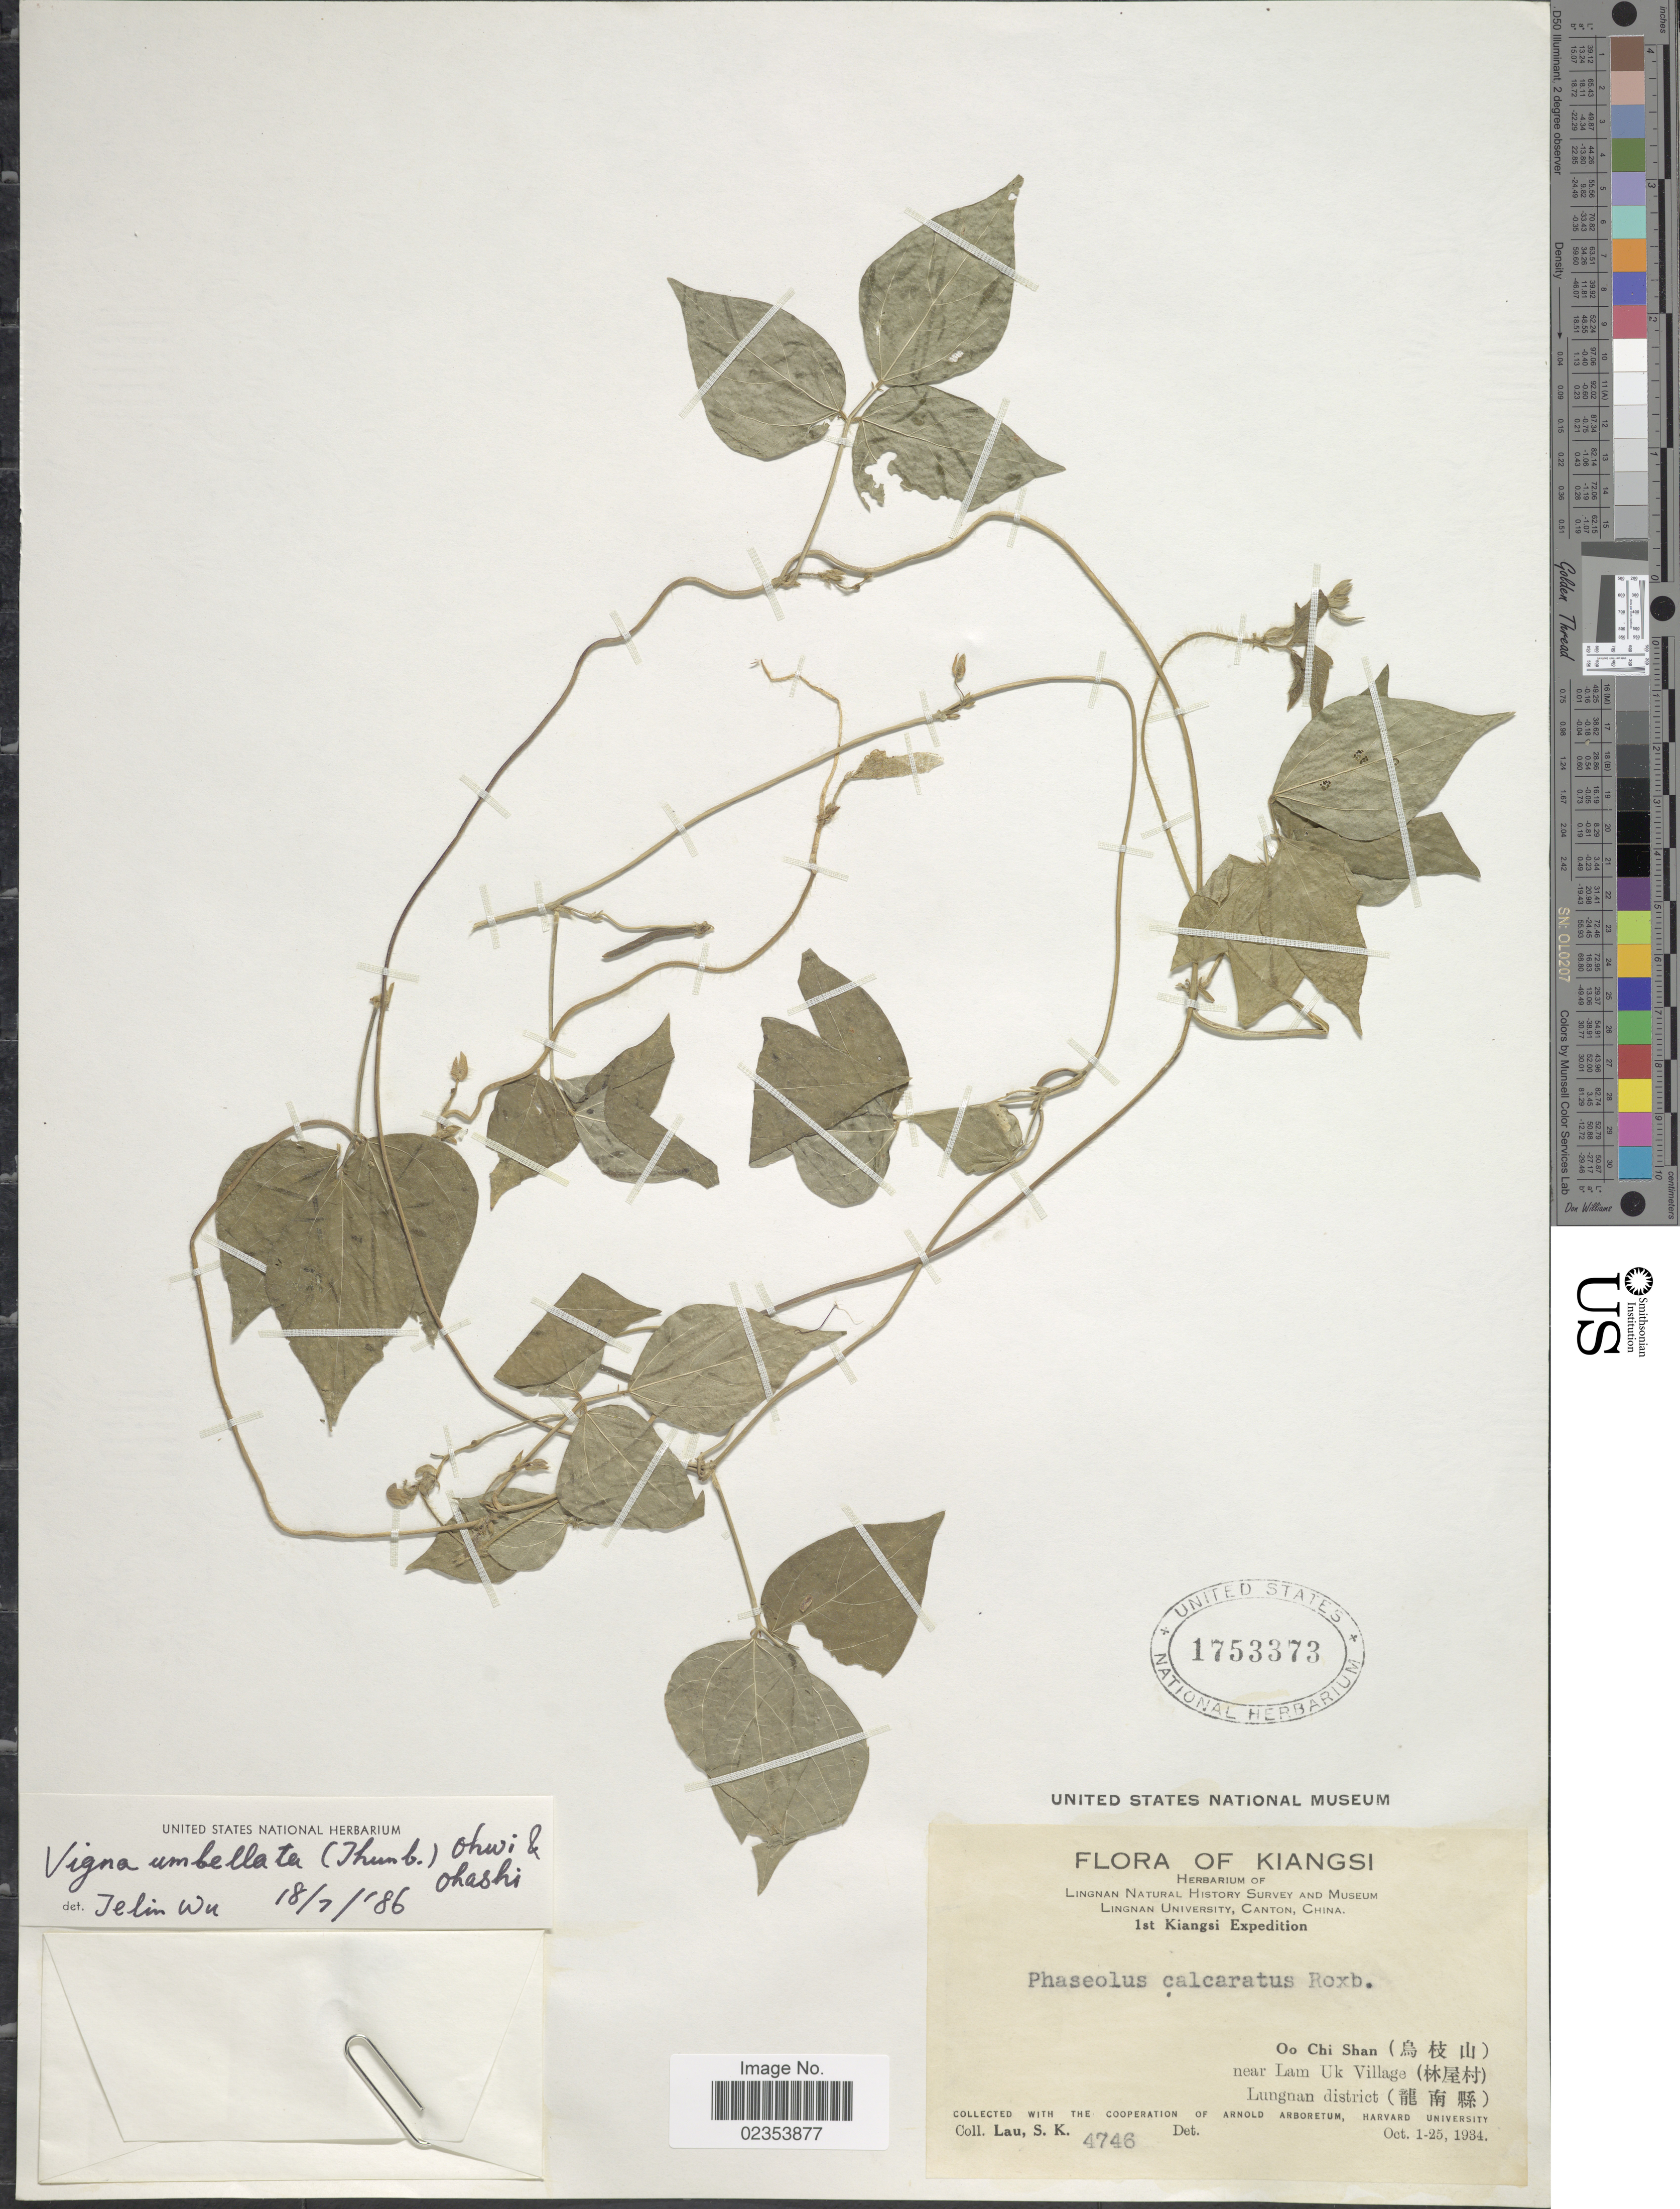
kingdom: Plantae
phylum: Tracheophyta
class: Magnoliopsida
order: Fabales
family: Fabaceae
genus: Vigna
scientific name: Vigna umbellata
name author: (Thunb.) Ohwi & H. Ohashi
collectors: S. K. Lau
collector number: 4746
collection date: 1934-10-01/1934-10-25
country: China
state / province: Jiangxi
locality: Oo Chi Shan near Lam Uk Village Lungnan district. Kiangsi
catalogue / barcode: US 1753373